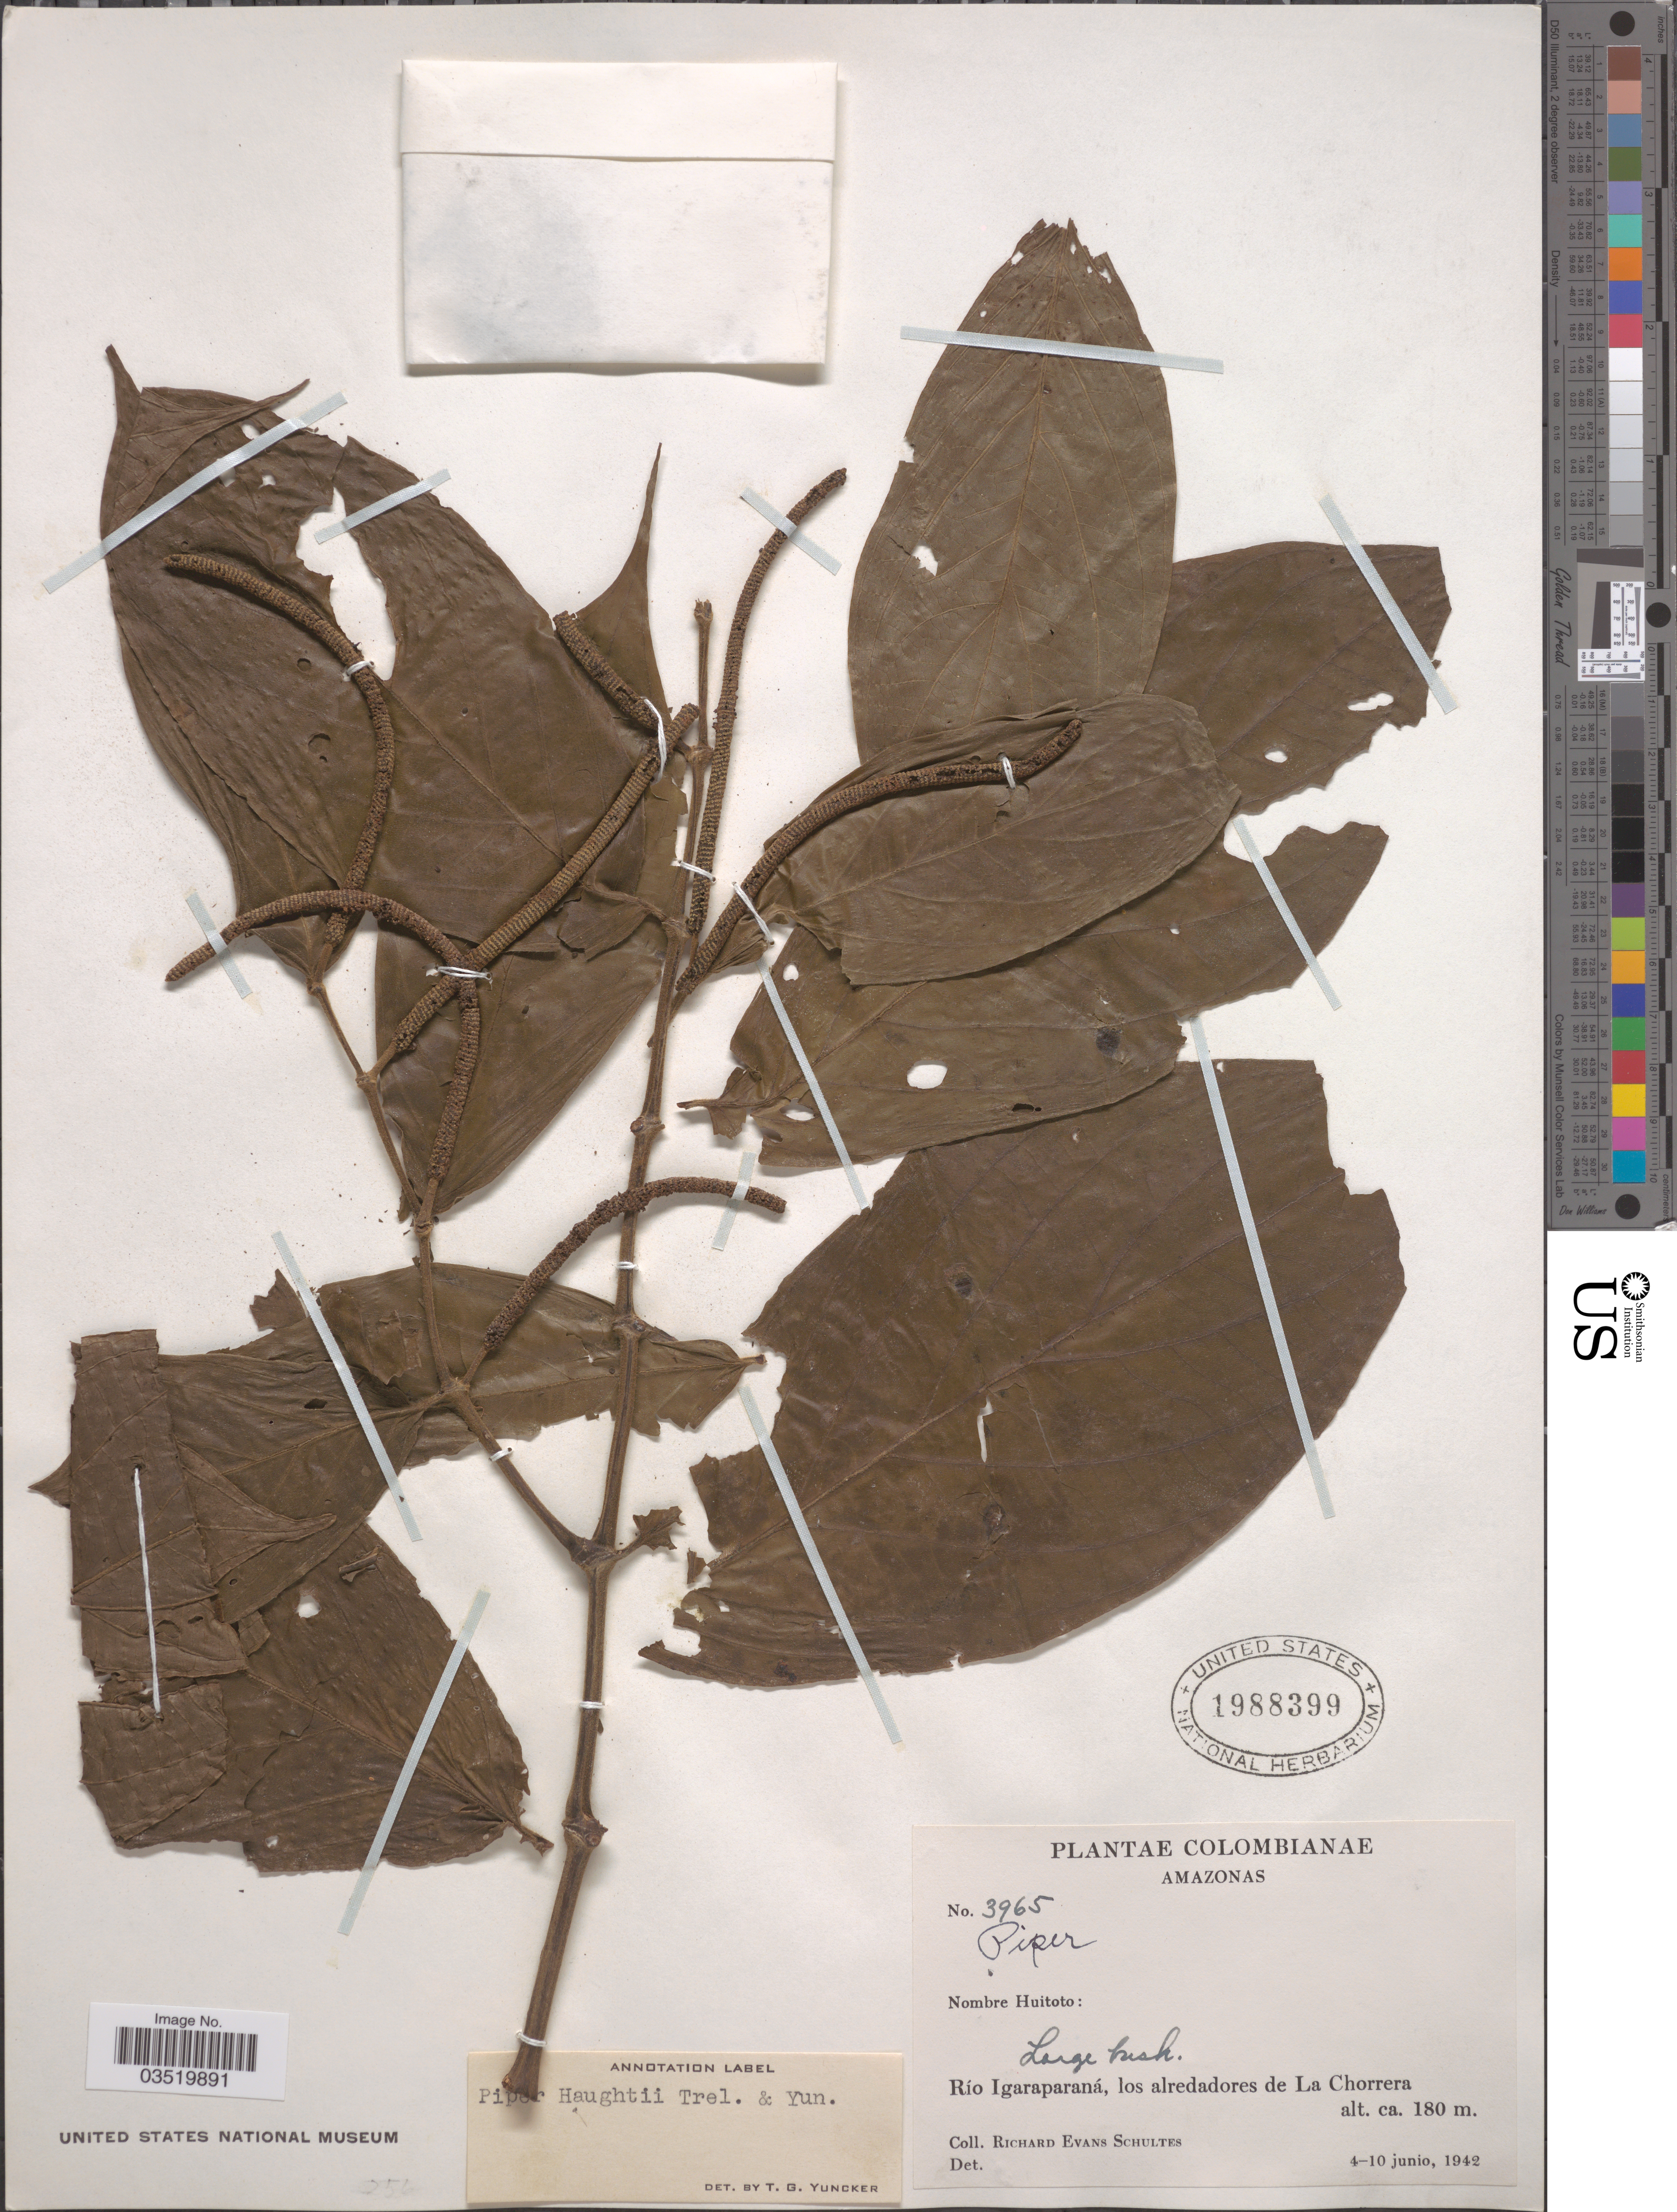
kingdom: Plantae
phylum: Tracheophyta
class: Magnoliopsida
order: Piperales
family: Piperaceae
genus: Piper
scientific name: Piper haughtii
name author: Trel. & Yunck.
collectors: R. E. Schultes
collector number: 3965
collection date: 1942-06-04/1942-06-10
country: Colombia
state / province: Amazônas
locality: Río Igaraparaná, los alredadores de La Chorrera.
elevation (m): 180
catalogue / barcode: US 1988399